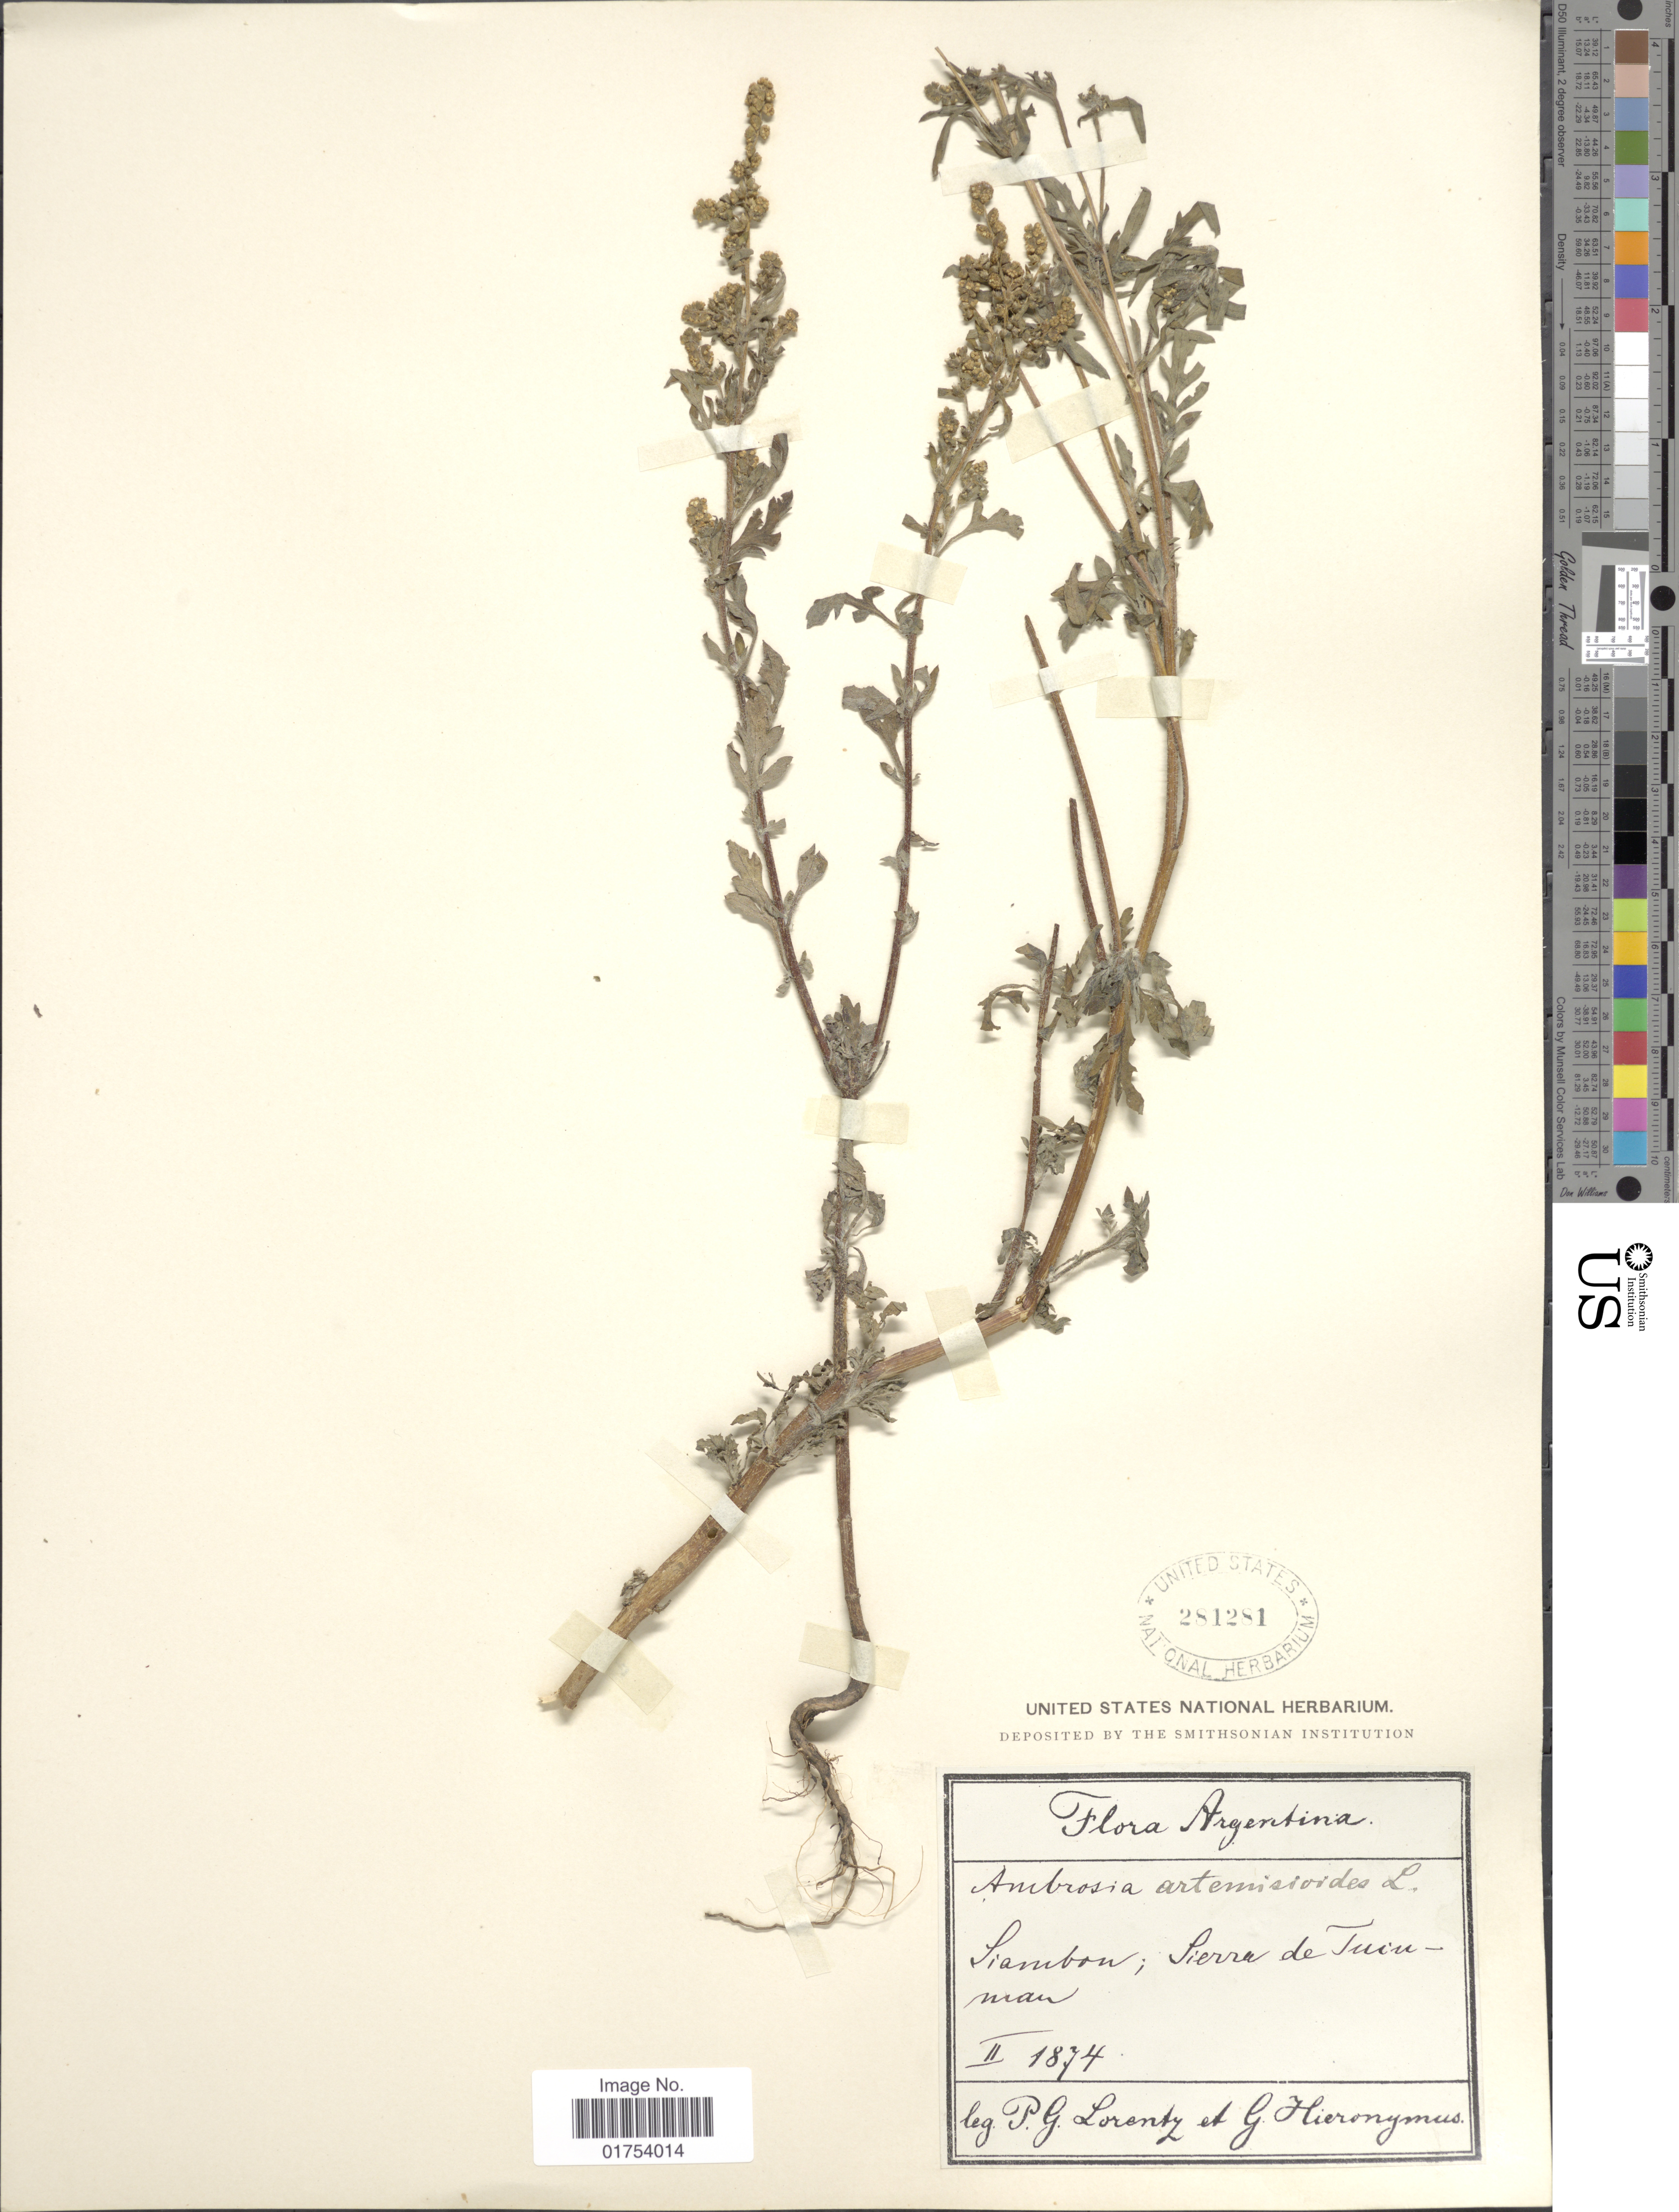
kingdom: Plantae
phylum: Tracheophyta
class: Magnoliopsida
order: Asterales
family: Asteraceae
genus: Ambrosia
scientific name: Ambrosia artemisiifolia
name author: L.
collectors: P. G. Lorentz & G. H. Hieronymus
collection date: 1874-02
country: Argentina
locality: Siambon; Sierra de Tucuman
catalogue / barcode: US 281281